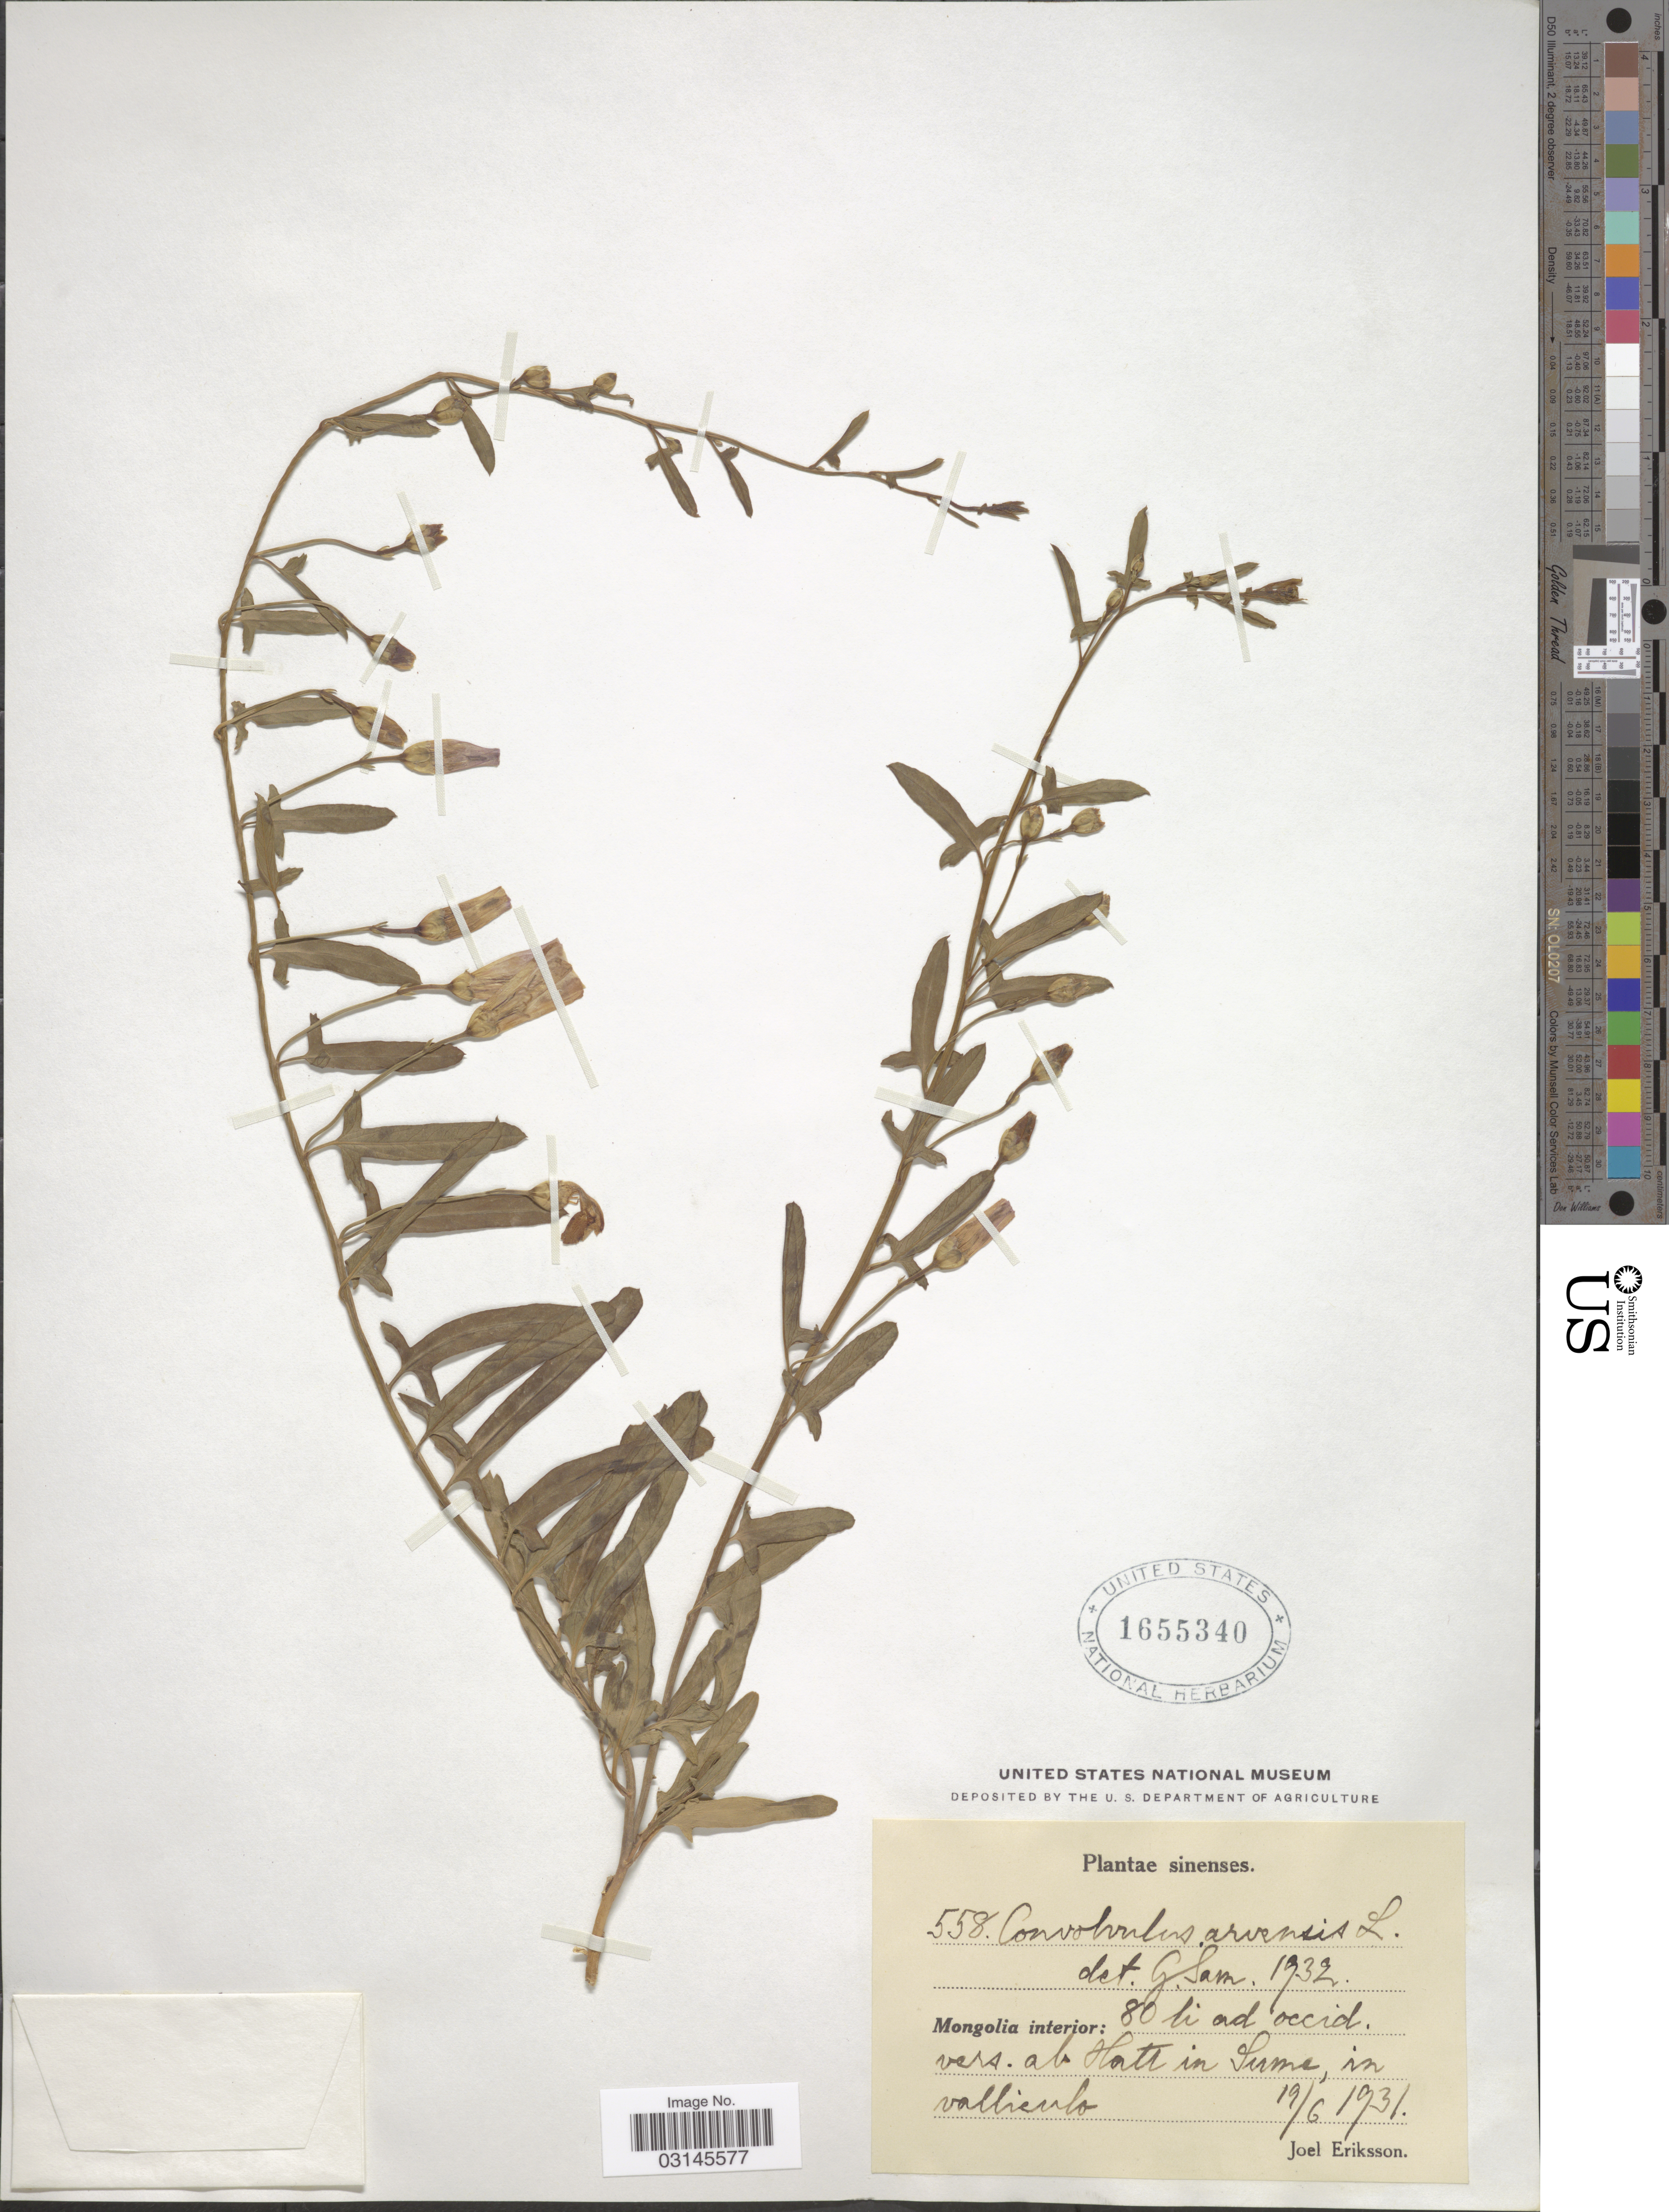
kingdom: Plantae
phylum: Tracheophyta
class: Magnoliopsida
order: Solanales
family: Convolvulaceae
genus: Convolvulus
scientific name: Convolvulus arvensis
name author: L.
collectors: J. Eriksson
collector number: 558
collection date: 1931-06-19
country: China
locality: Sinenses. Mongolia interior: 80 li ad occid. vers. ab Hatt in Suma.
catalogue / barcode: US 1655340